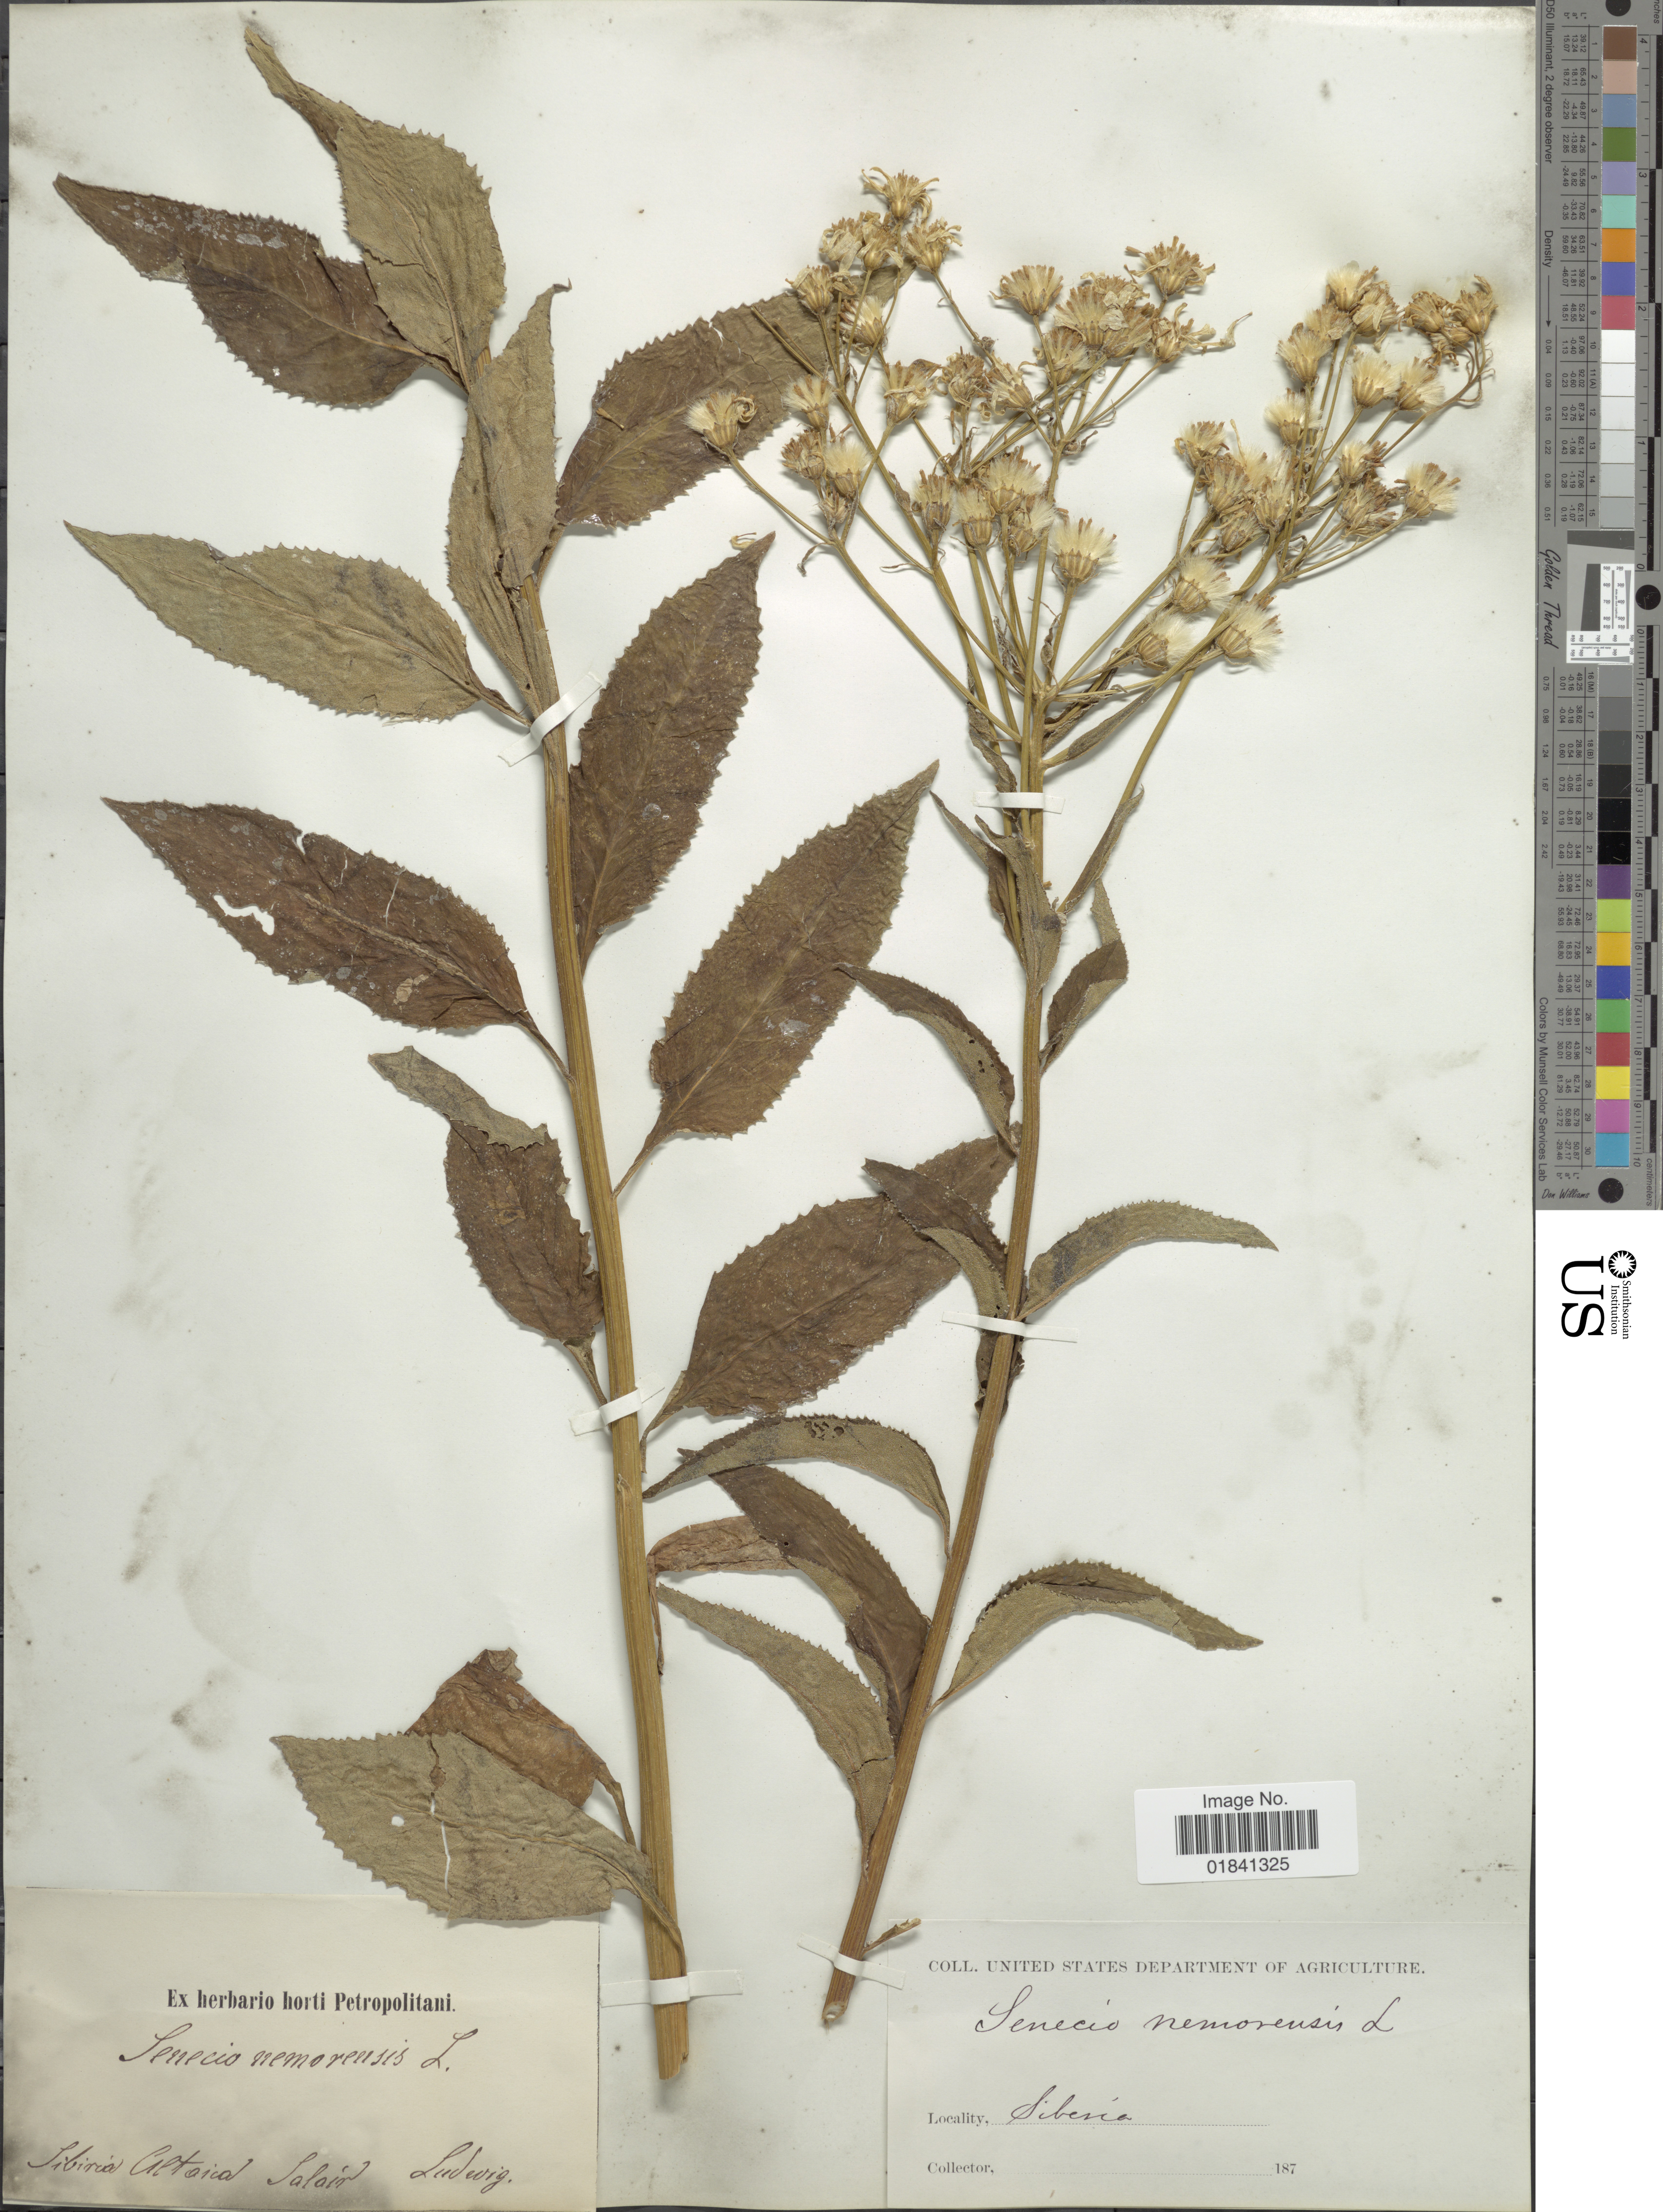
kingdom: Plantae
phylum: Tracheophyta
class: Magnoliopsida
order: Asterales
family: Asteraceae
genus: Senecio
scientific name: Senecio nemorensis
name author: L.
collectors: Ludwig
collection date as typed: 187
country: Russian Federation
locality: Siberia, Ciltoical, Salair